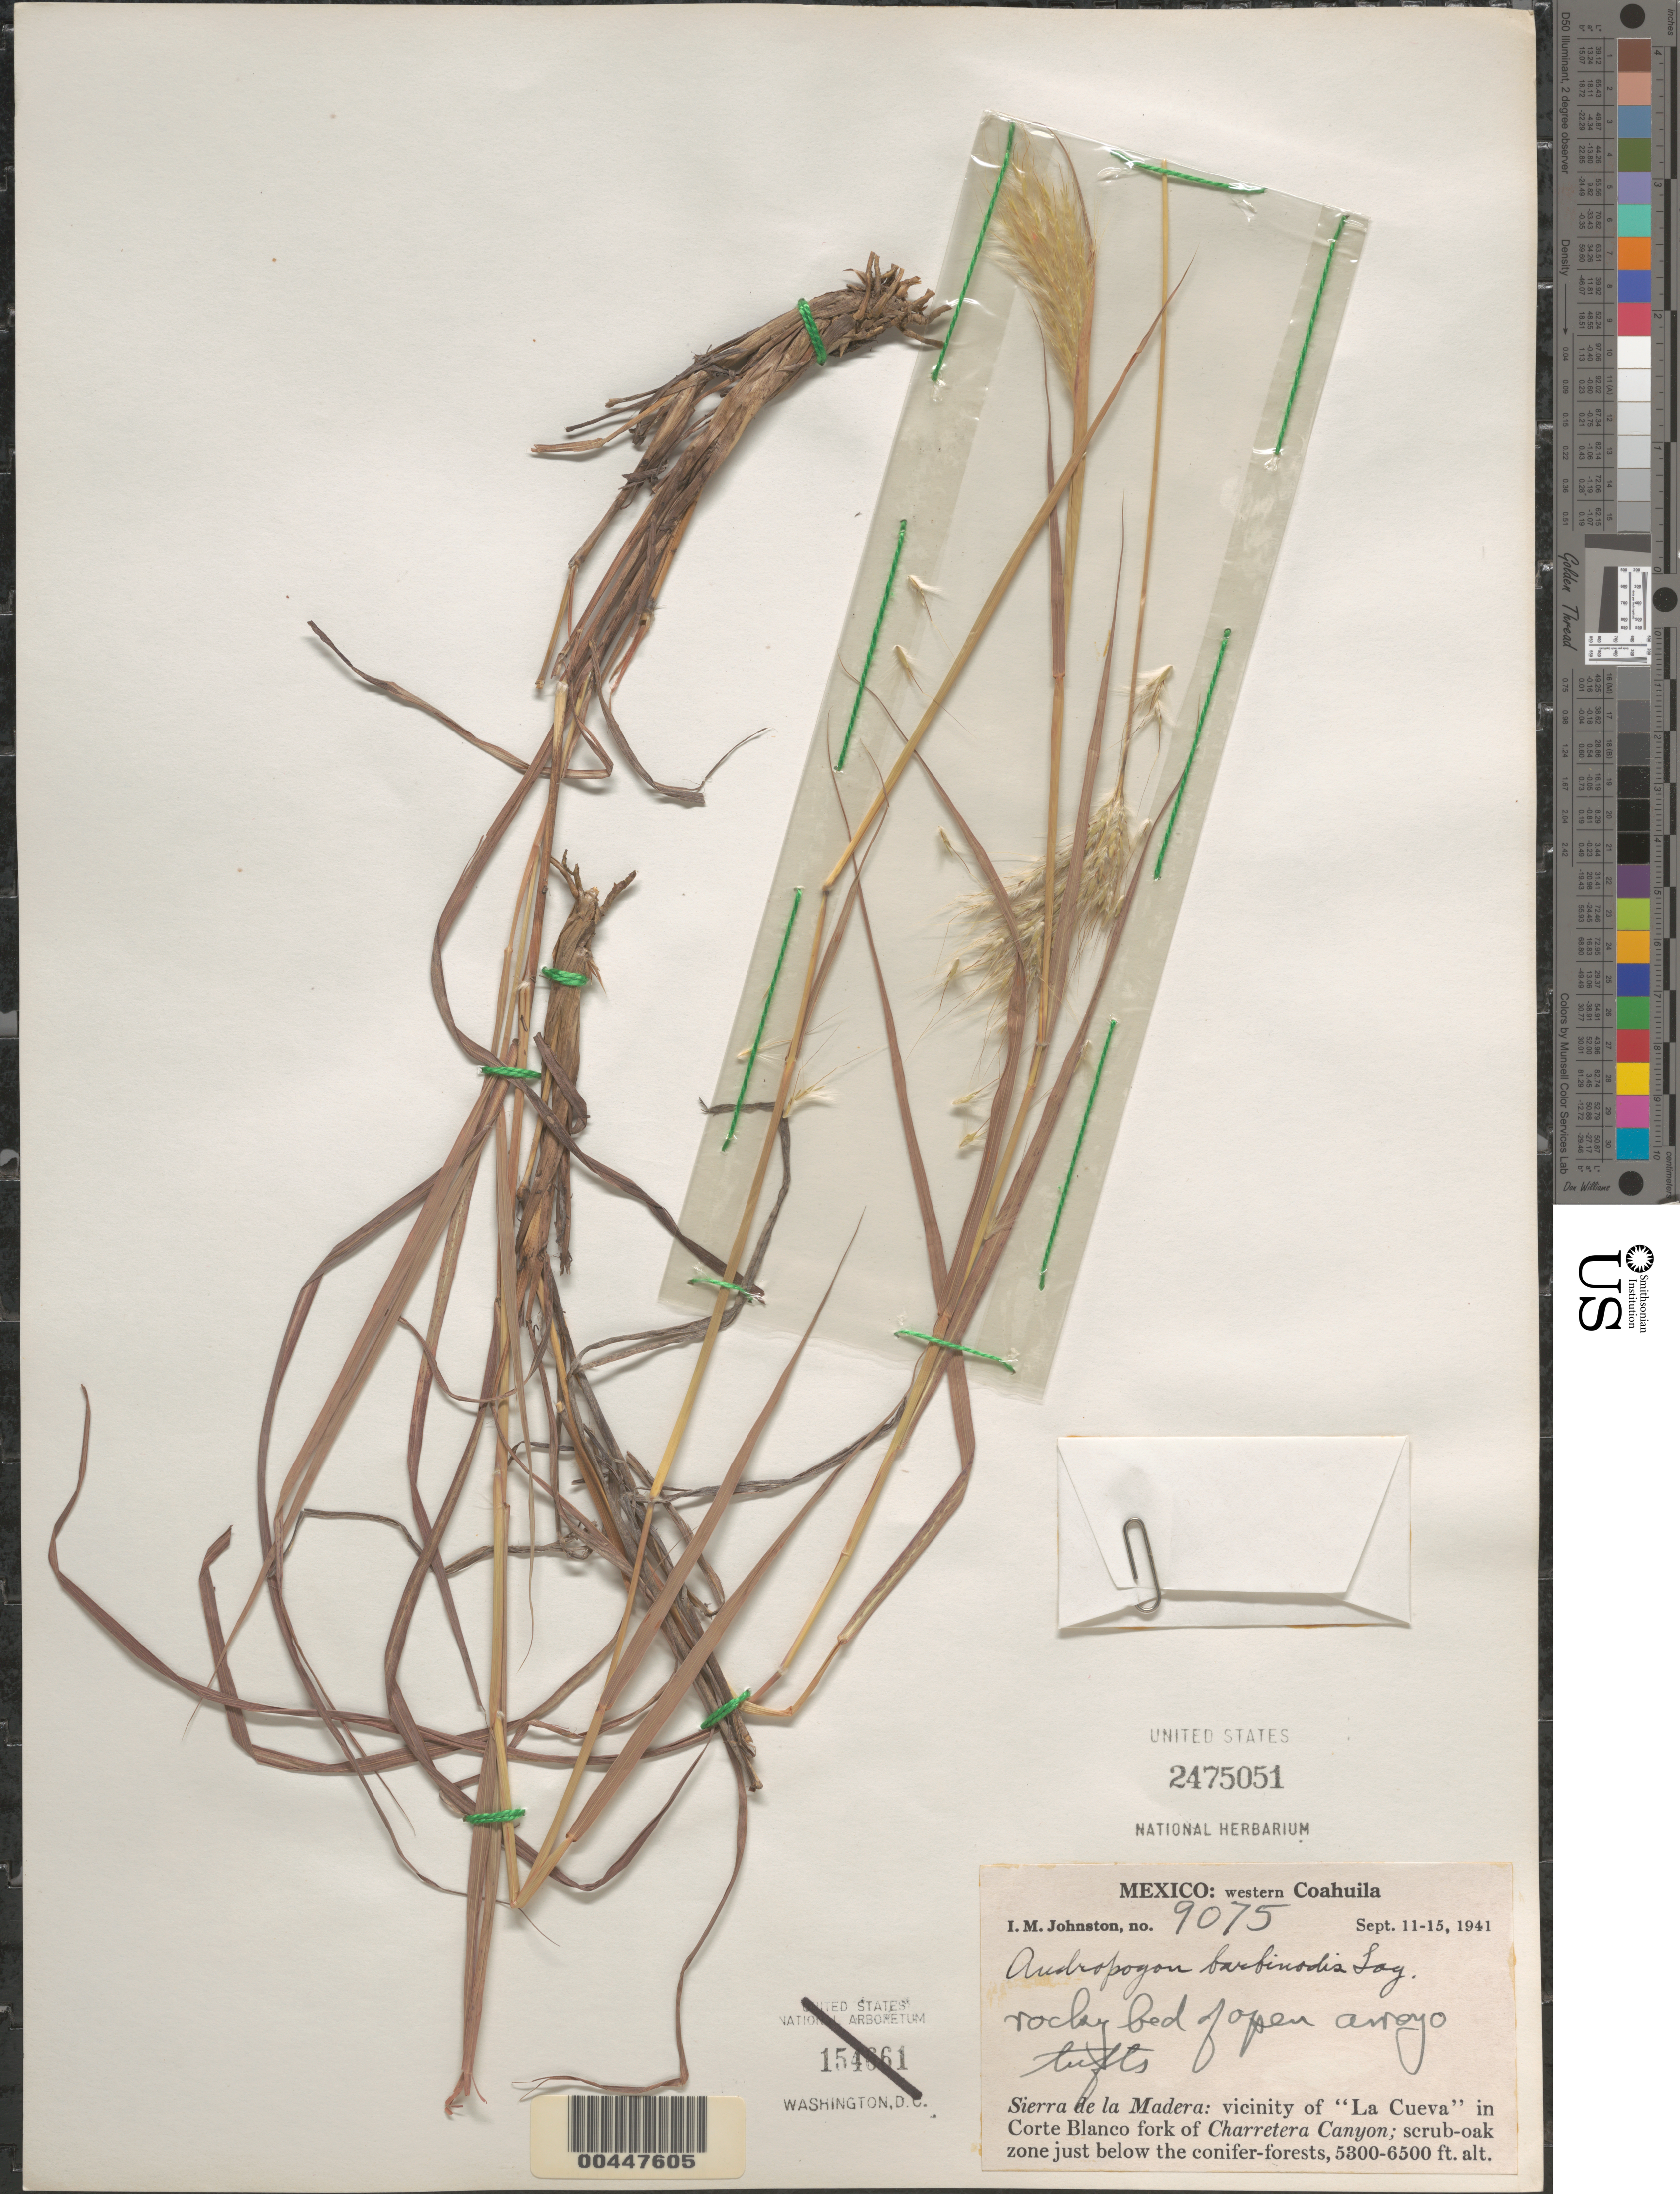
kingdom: Plantae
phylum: Tracheophyta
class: Liliopsida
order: Poales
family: Poaceae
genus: Andropogon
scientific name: Andropogon barbinodis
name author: Lag.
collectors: I.M. Johnston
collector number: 9075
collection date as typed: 11 Sep 1941 to 15 Sep 1941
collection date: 1941-09-11/1941-09-15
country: Mexico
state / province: Coahuila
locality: W Coahuila, Sierra de la Madera, vicinity of La Cueva in Corte Blanco fork of Charretera Canyon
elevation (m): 1615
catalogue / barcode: US 2475051